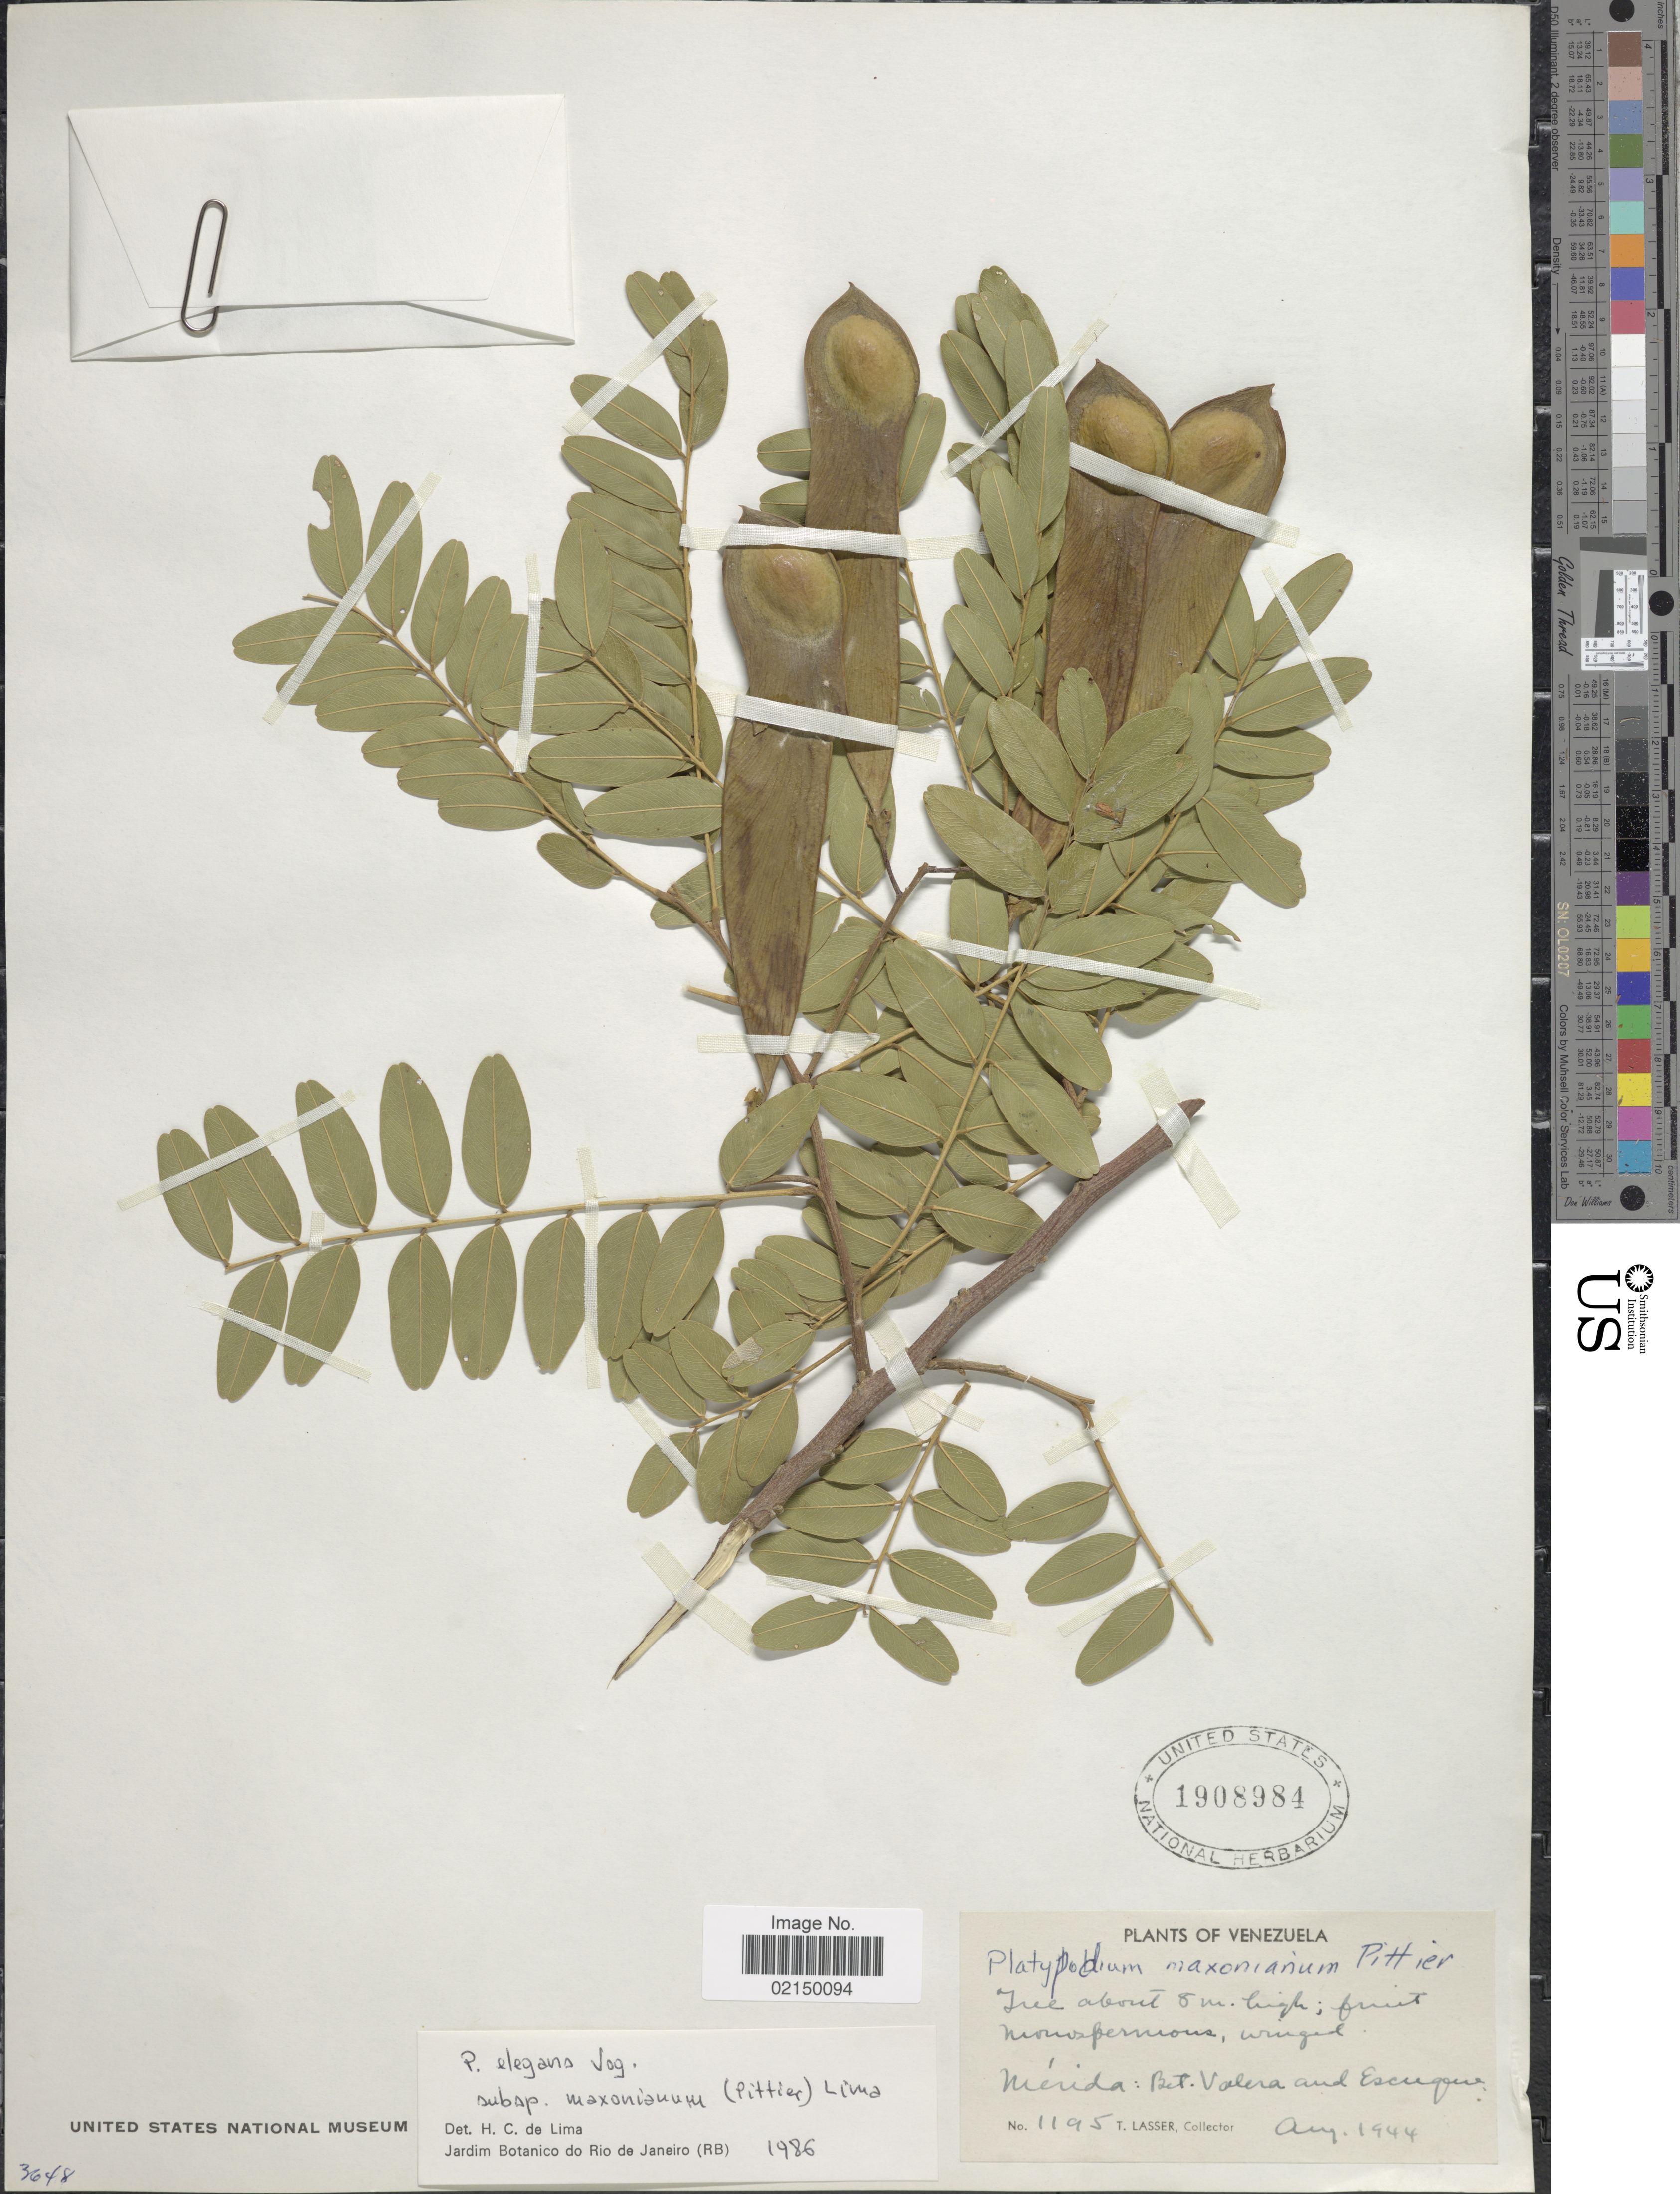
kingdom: Plantae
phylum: Tracheophyta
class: Magnoliopsida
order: Fabales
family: Fabaceae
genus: Platypodium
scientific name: Platypodium maxonianum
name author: Pittier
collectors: T. Lasser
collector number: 1195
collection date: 1944-08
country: Venezuela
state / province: Mérida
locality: Bet. Valera and Escuque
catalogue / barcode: US 1908984